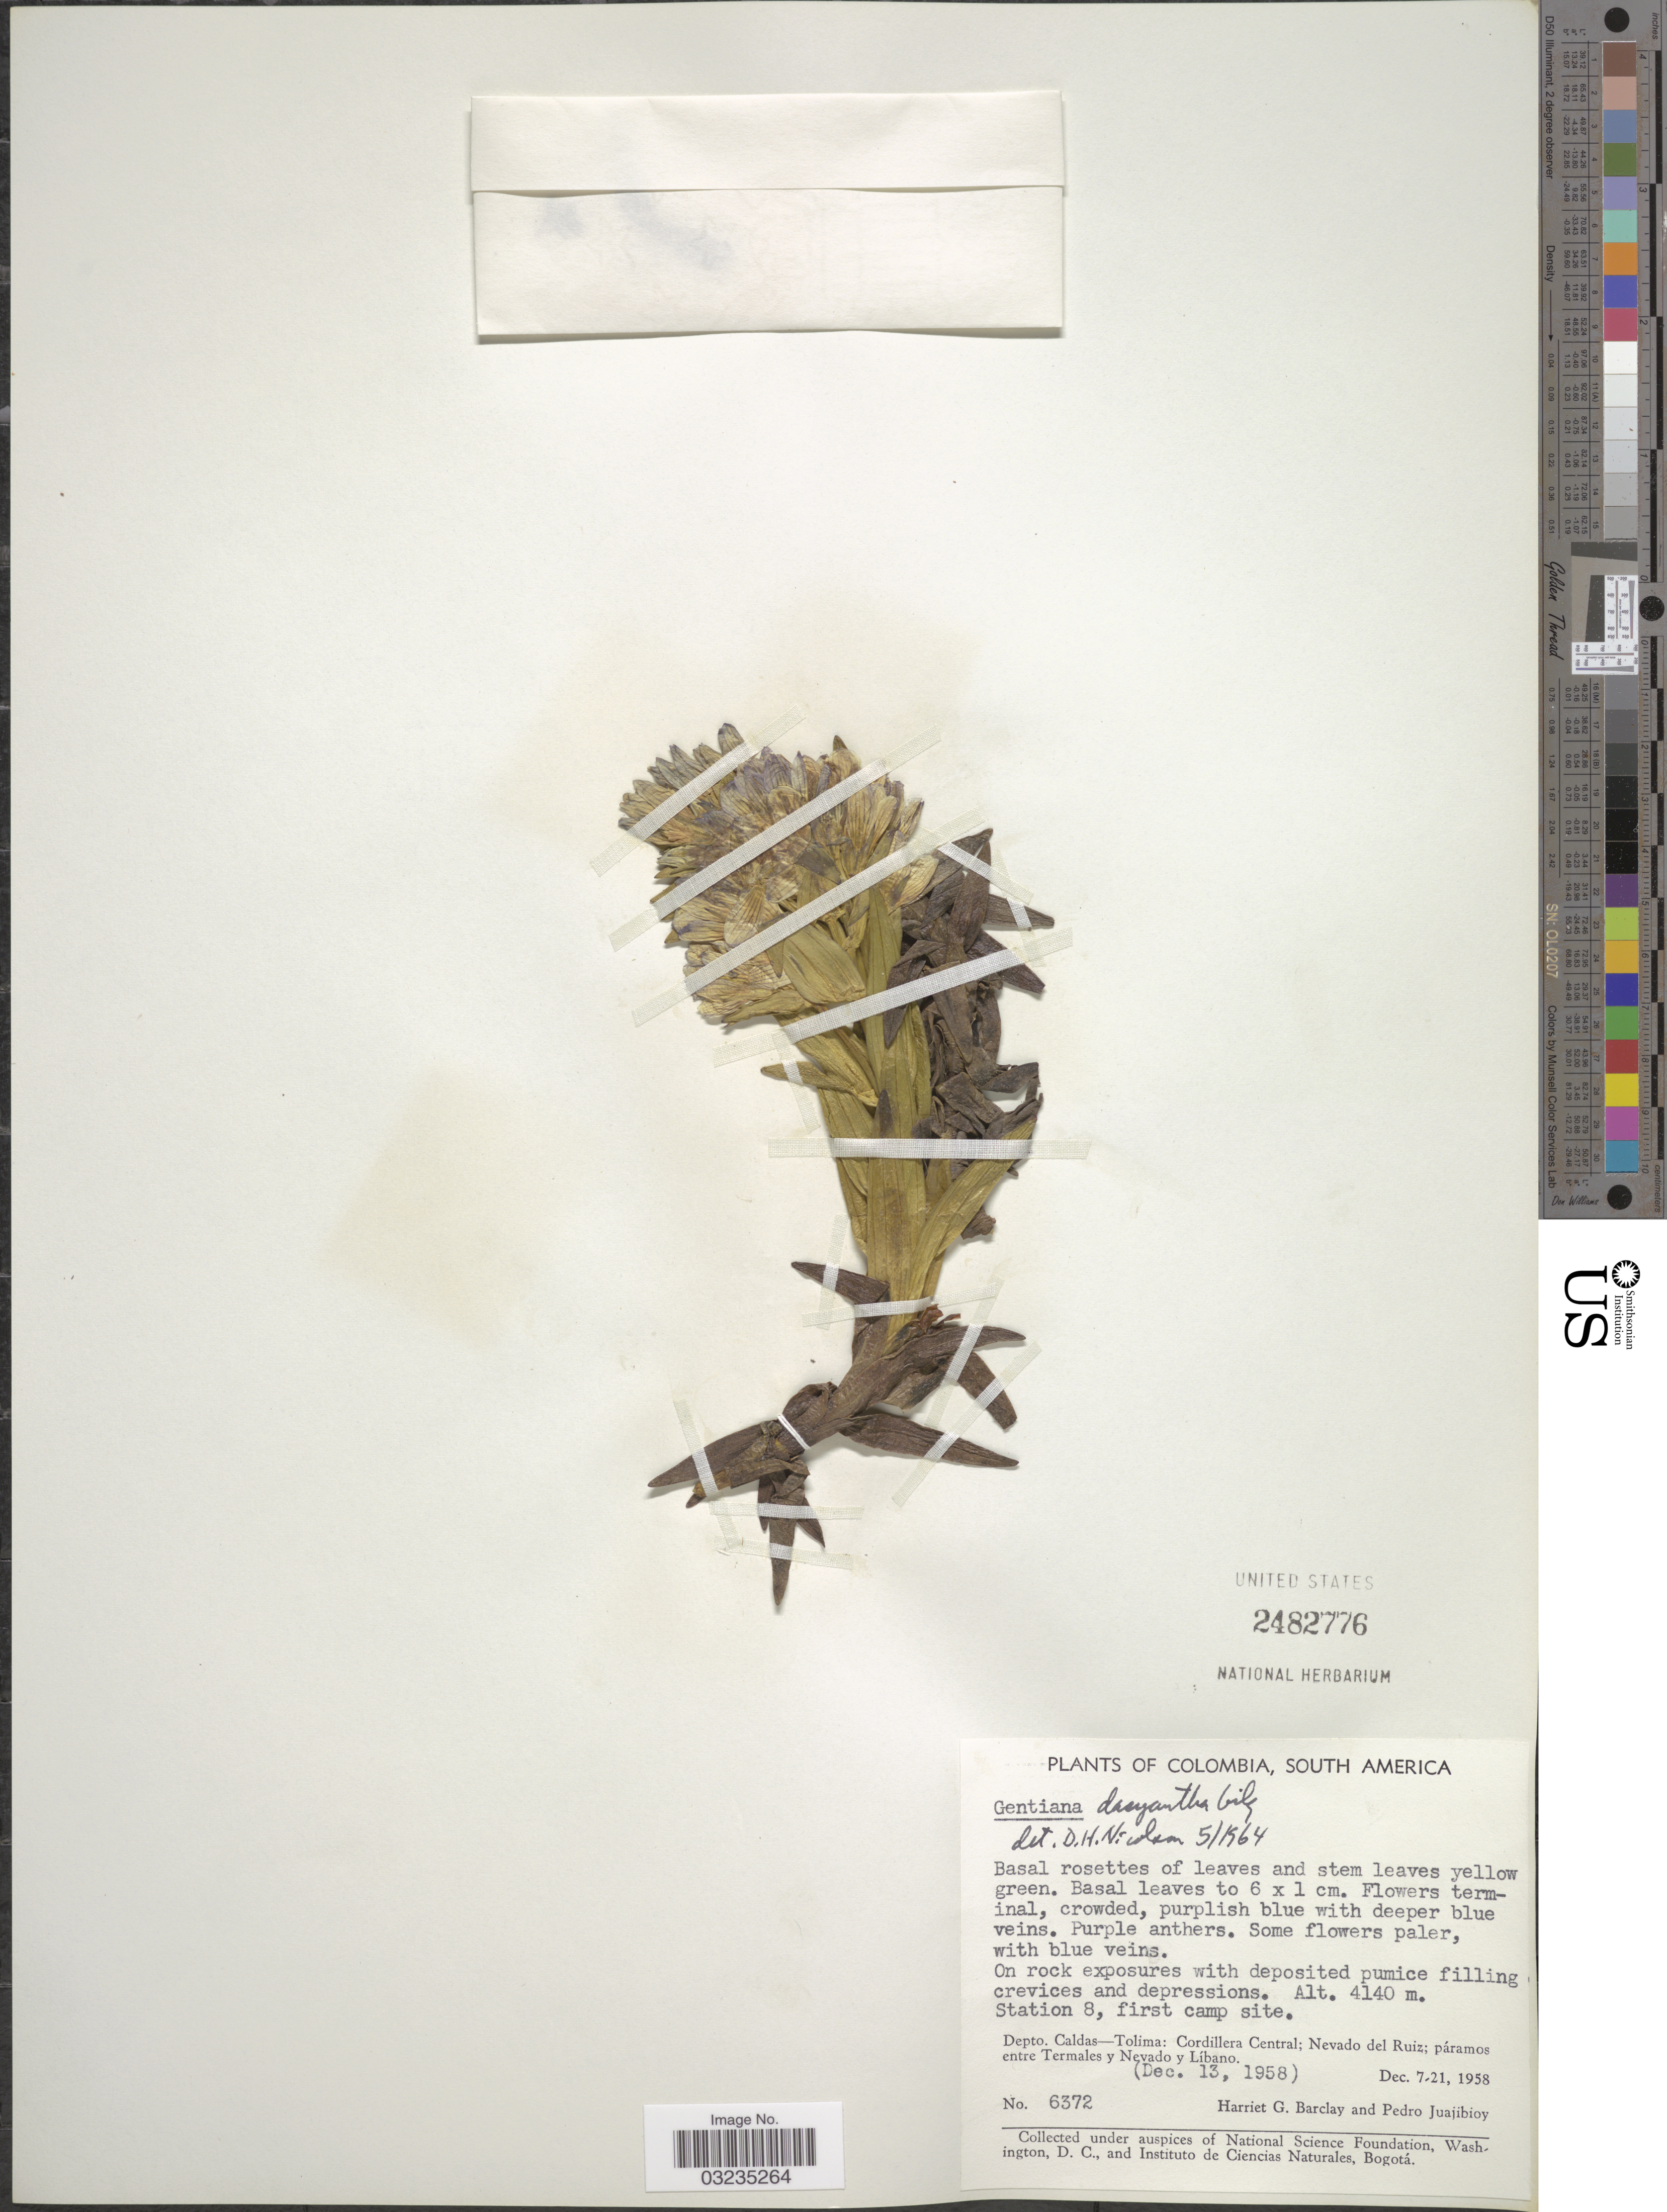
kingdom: Plantae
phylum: Tracheophyta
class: Magnoliopsida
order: Gentianales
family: Gentianaceae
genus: Gentiana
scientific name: Gentiana dasyantha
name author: Gilg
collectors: H. G. Barclay & P. Juajibioy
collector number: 6372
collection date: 1958-12-13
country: Colombia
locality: Depto. Caldas - Tolima: Cordillera Central; Nevado del Ruiz; páramos entre Termales y Nevado y Líbano.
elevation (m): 4140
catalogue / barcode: US 2482776